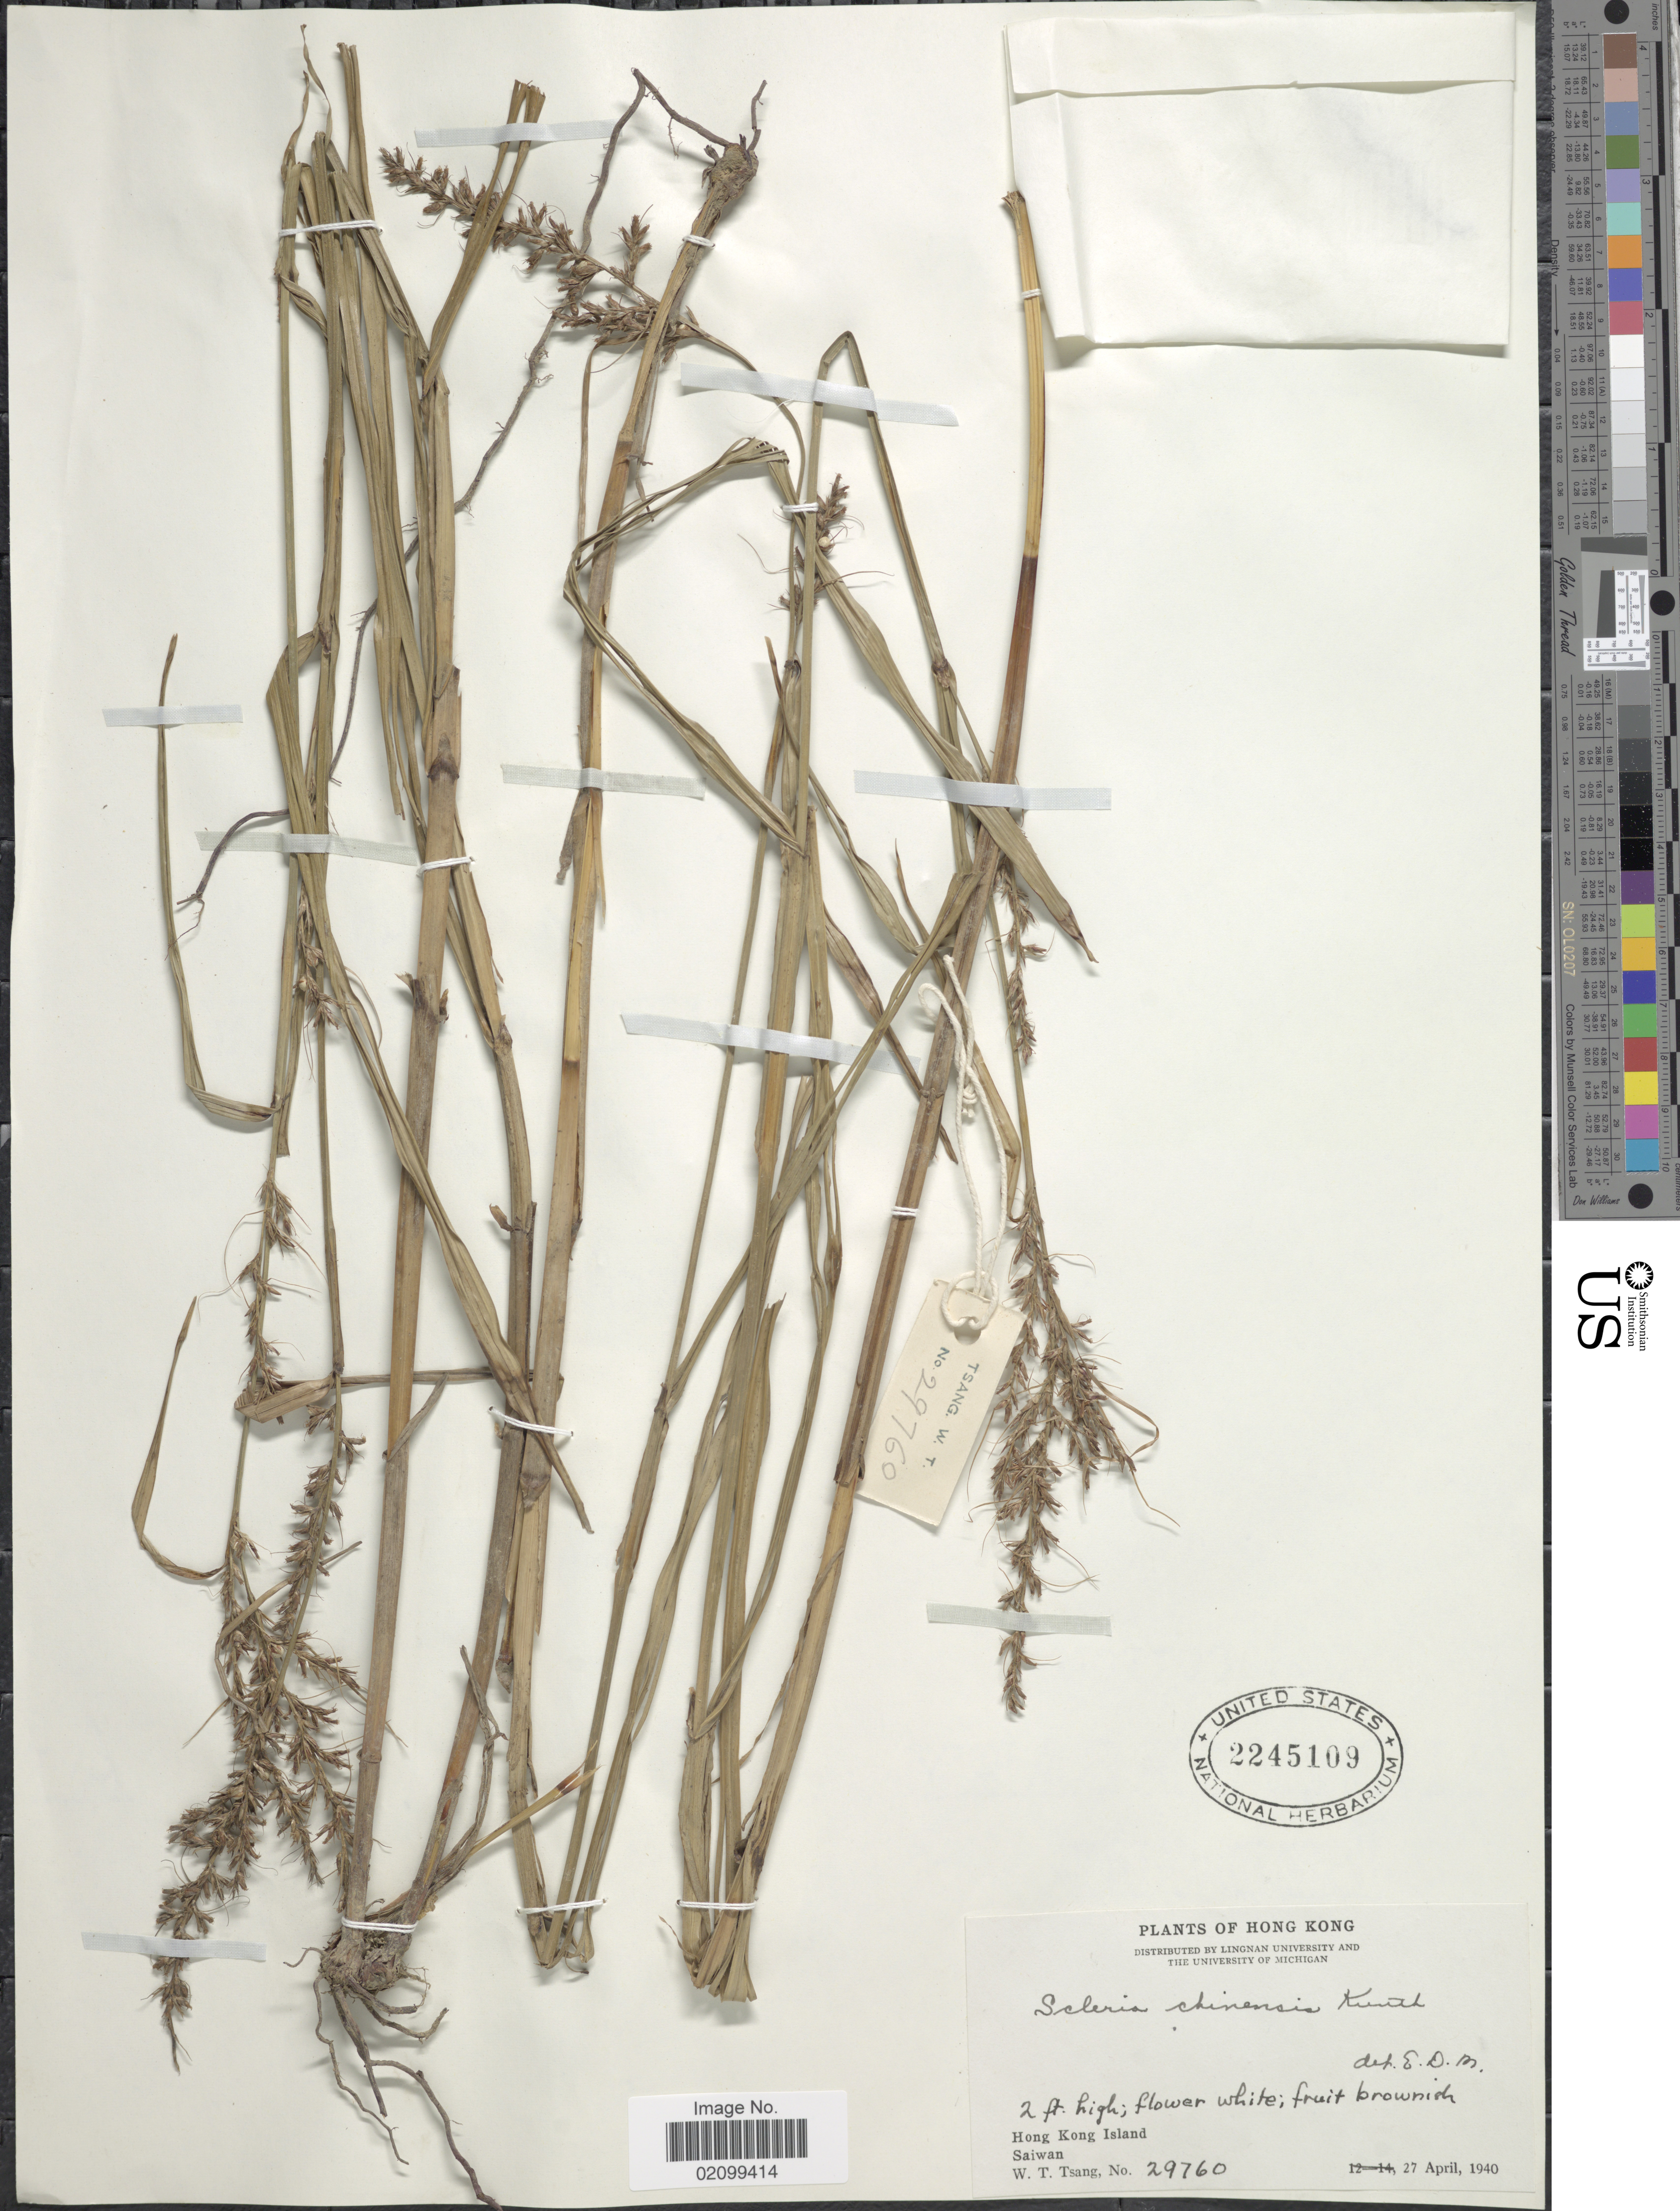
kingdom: Plantae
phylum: Tracheophyta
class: Liliopsida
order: Poales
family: Cyperaceae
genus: Scleria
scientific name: Scleria ciliaris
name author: Nees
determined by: Strong, Mark T., (BOT), Smithsonian Institution - National Museum of Natural History (UNITED STATES)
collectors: W. T. Tsang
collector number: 29760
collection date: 1940-04-27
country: China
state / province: Hong Kong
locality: Hong Kong Island. Saiwan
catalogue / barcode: US 2245109